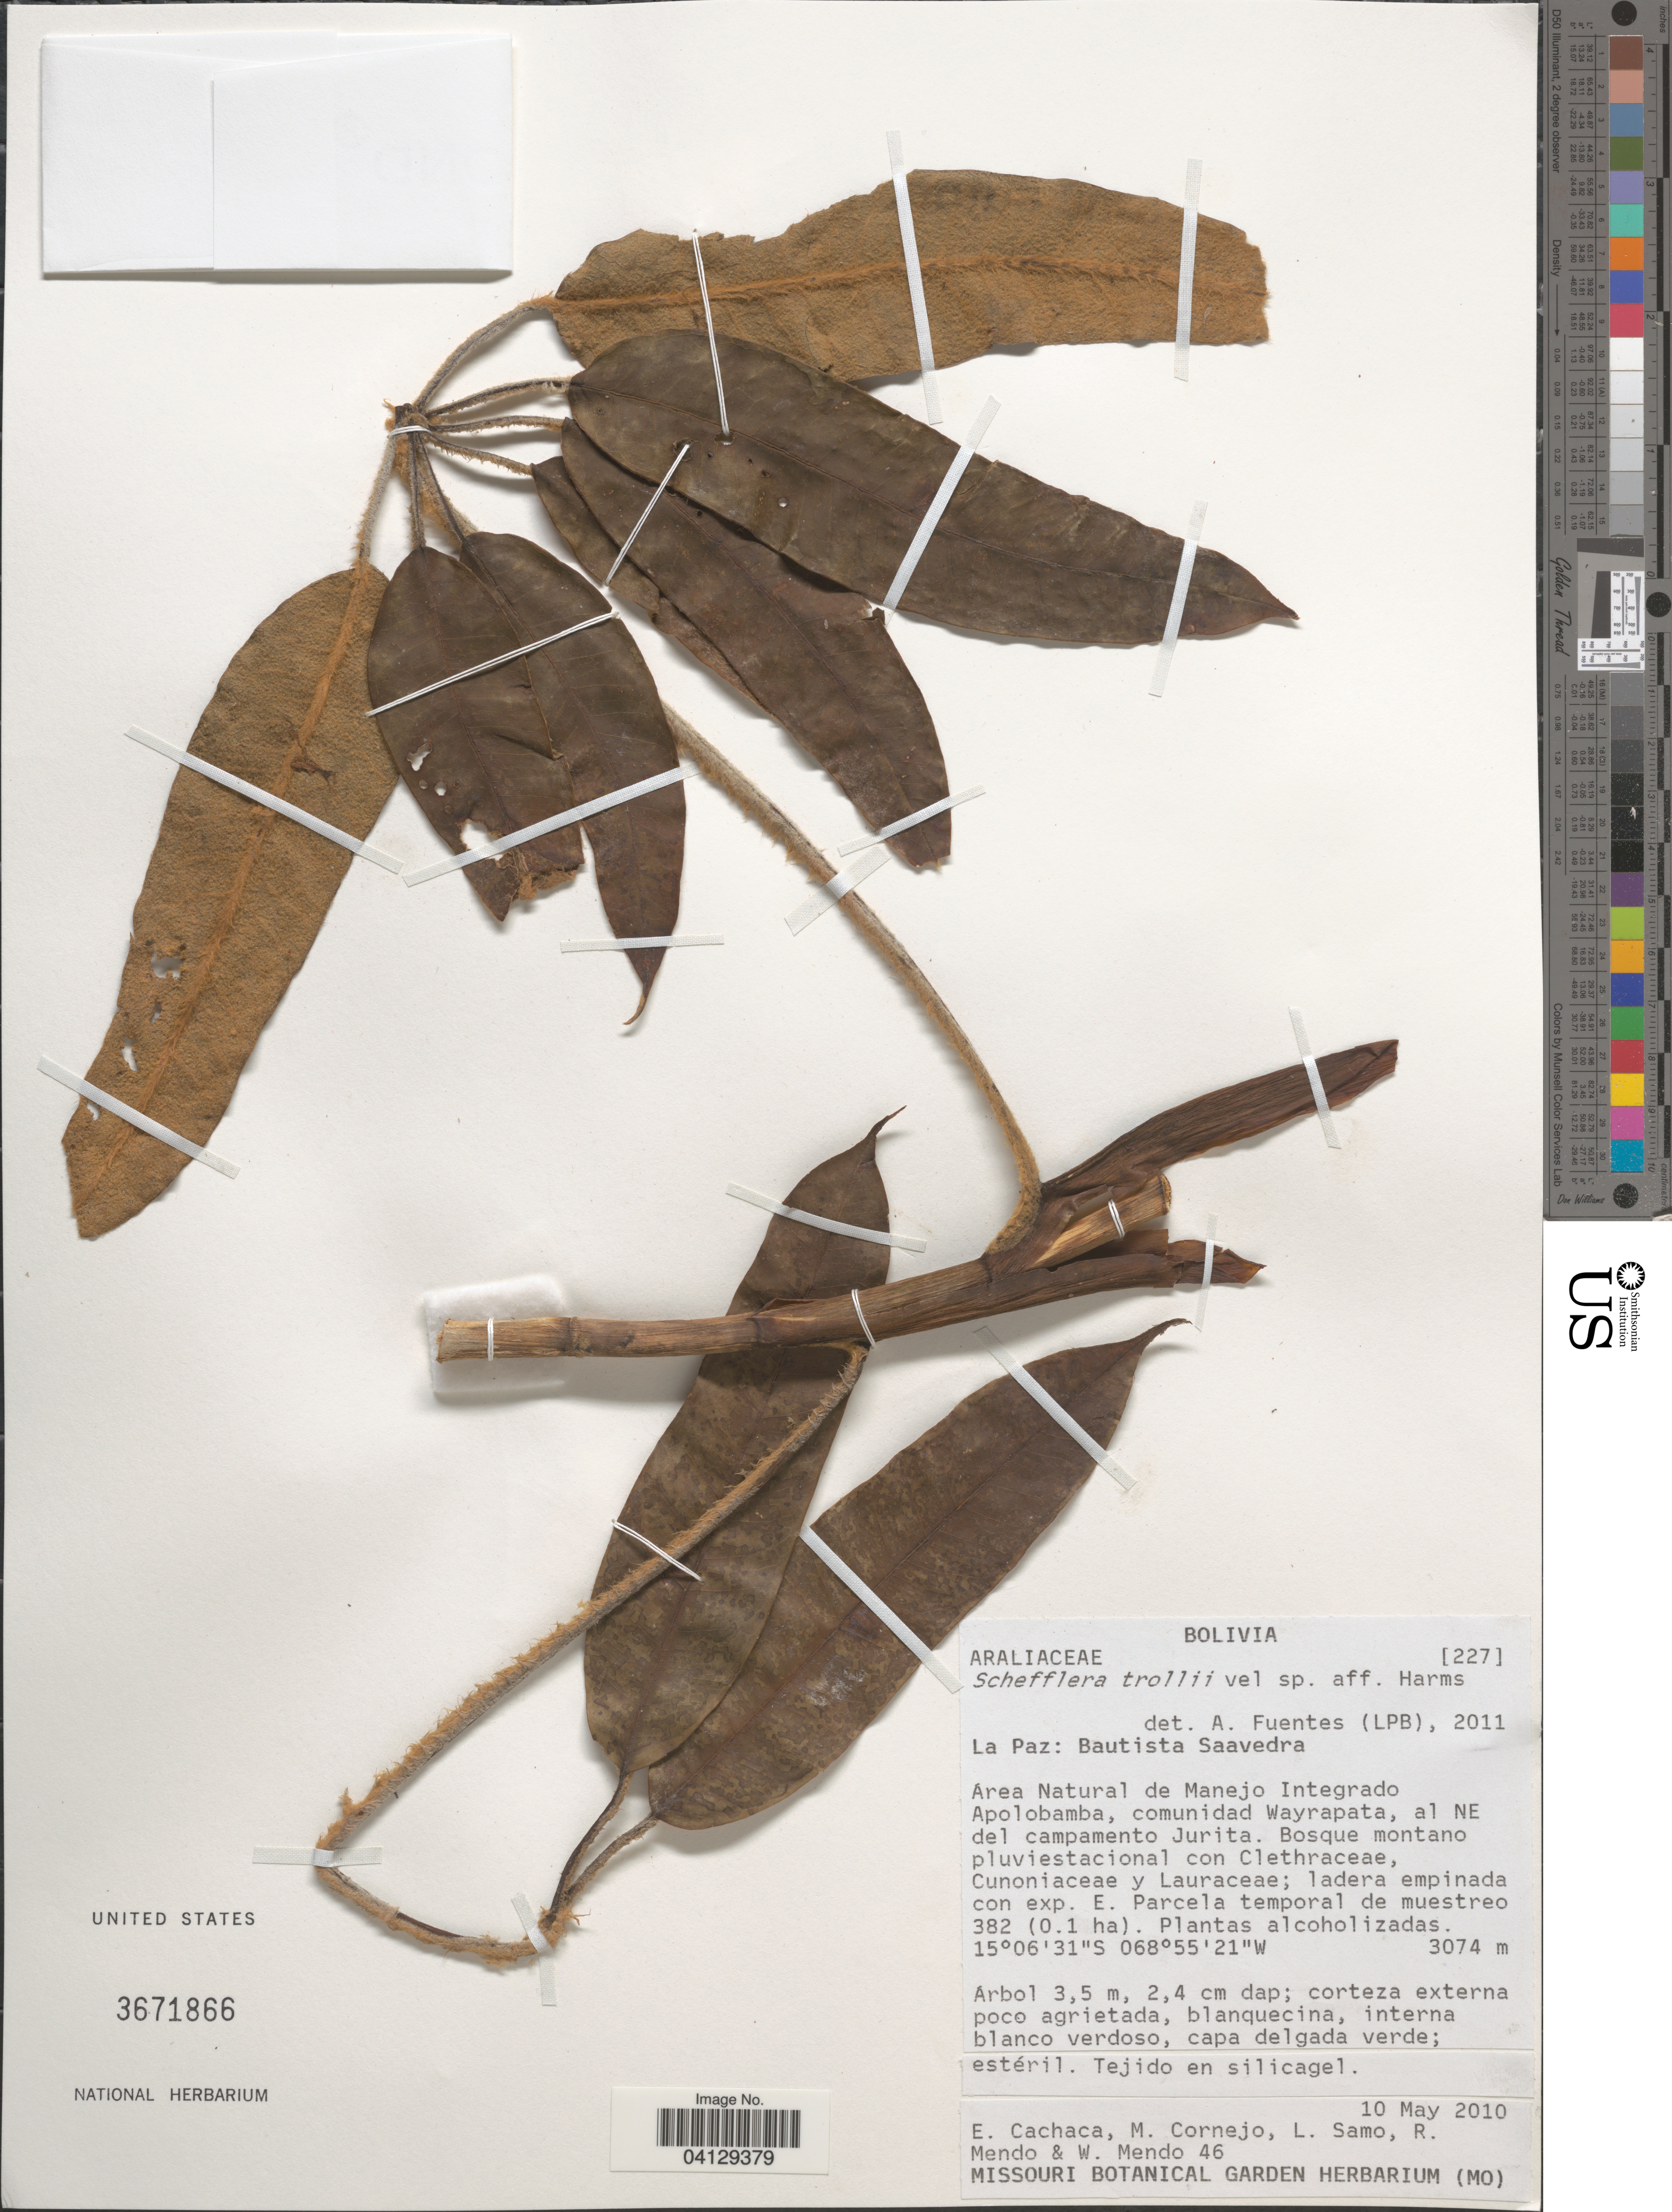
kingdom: Plantae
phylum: Tracheophyta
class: Magnoliopsida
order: Apiales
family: Araliaceae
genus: Schefflera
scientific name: Schefflera trollii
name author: Harms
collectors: E. Cachaca, M. Cornejo, L. Samo, R. Mendo & W. Mendo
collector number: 46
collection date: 2010-05-10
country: Bolivia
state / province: La Paz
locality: Bautista Saavedra. Área Natural de Manejo Integrado Apolobamba, comunidad Wayrapata, al NE del campamento Jurita.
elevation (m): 3074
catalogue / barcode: US 3671866